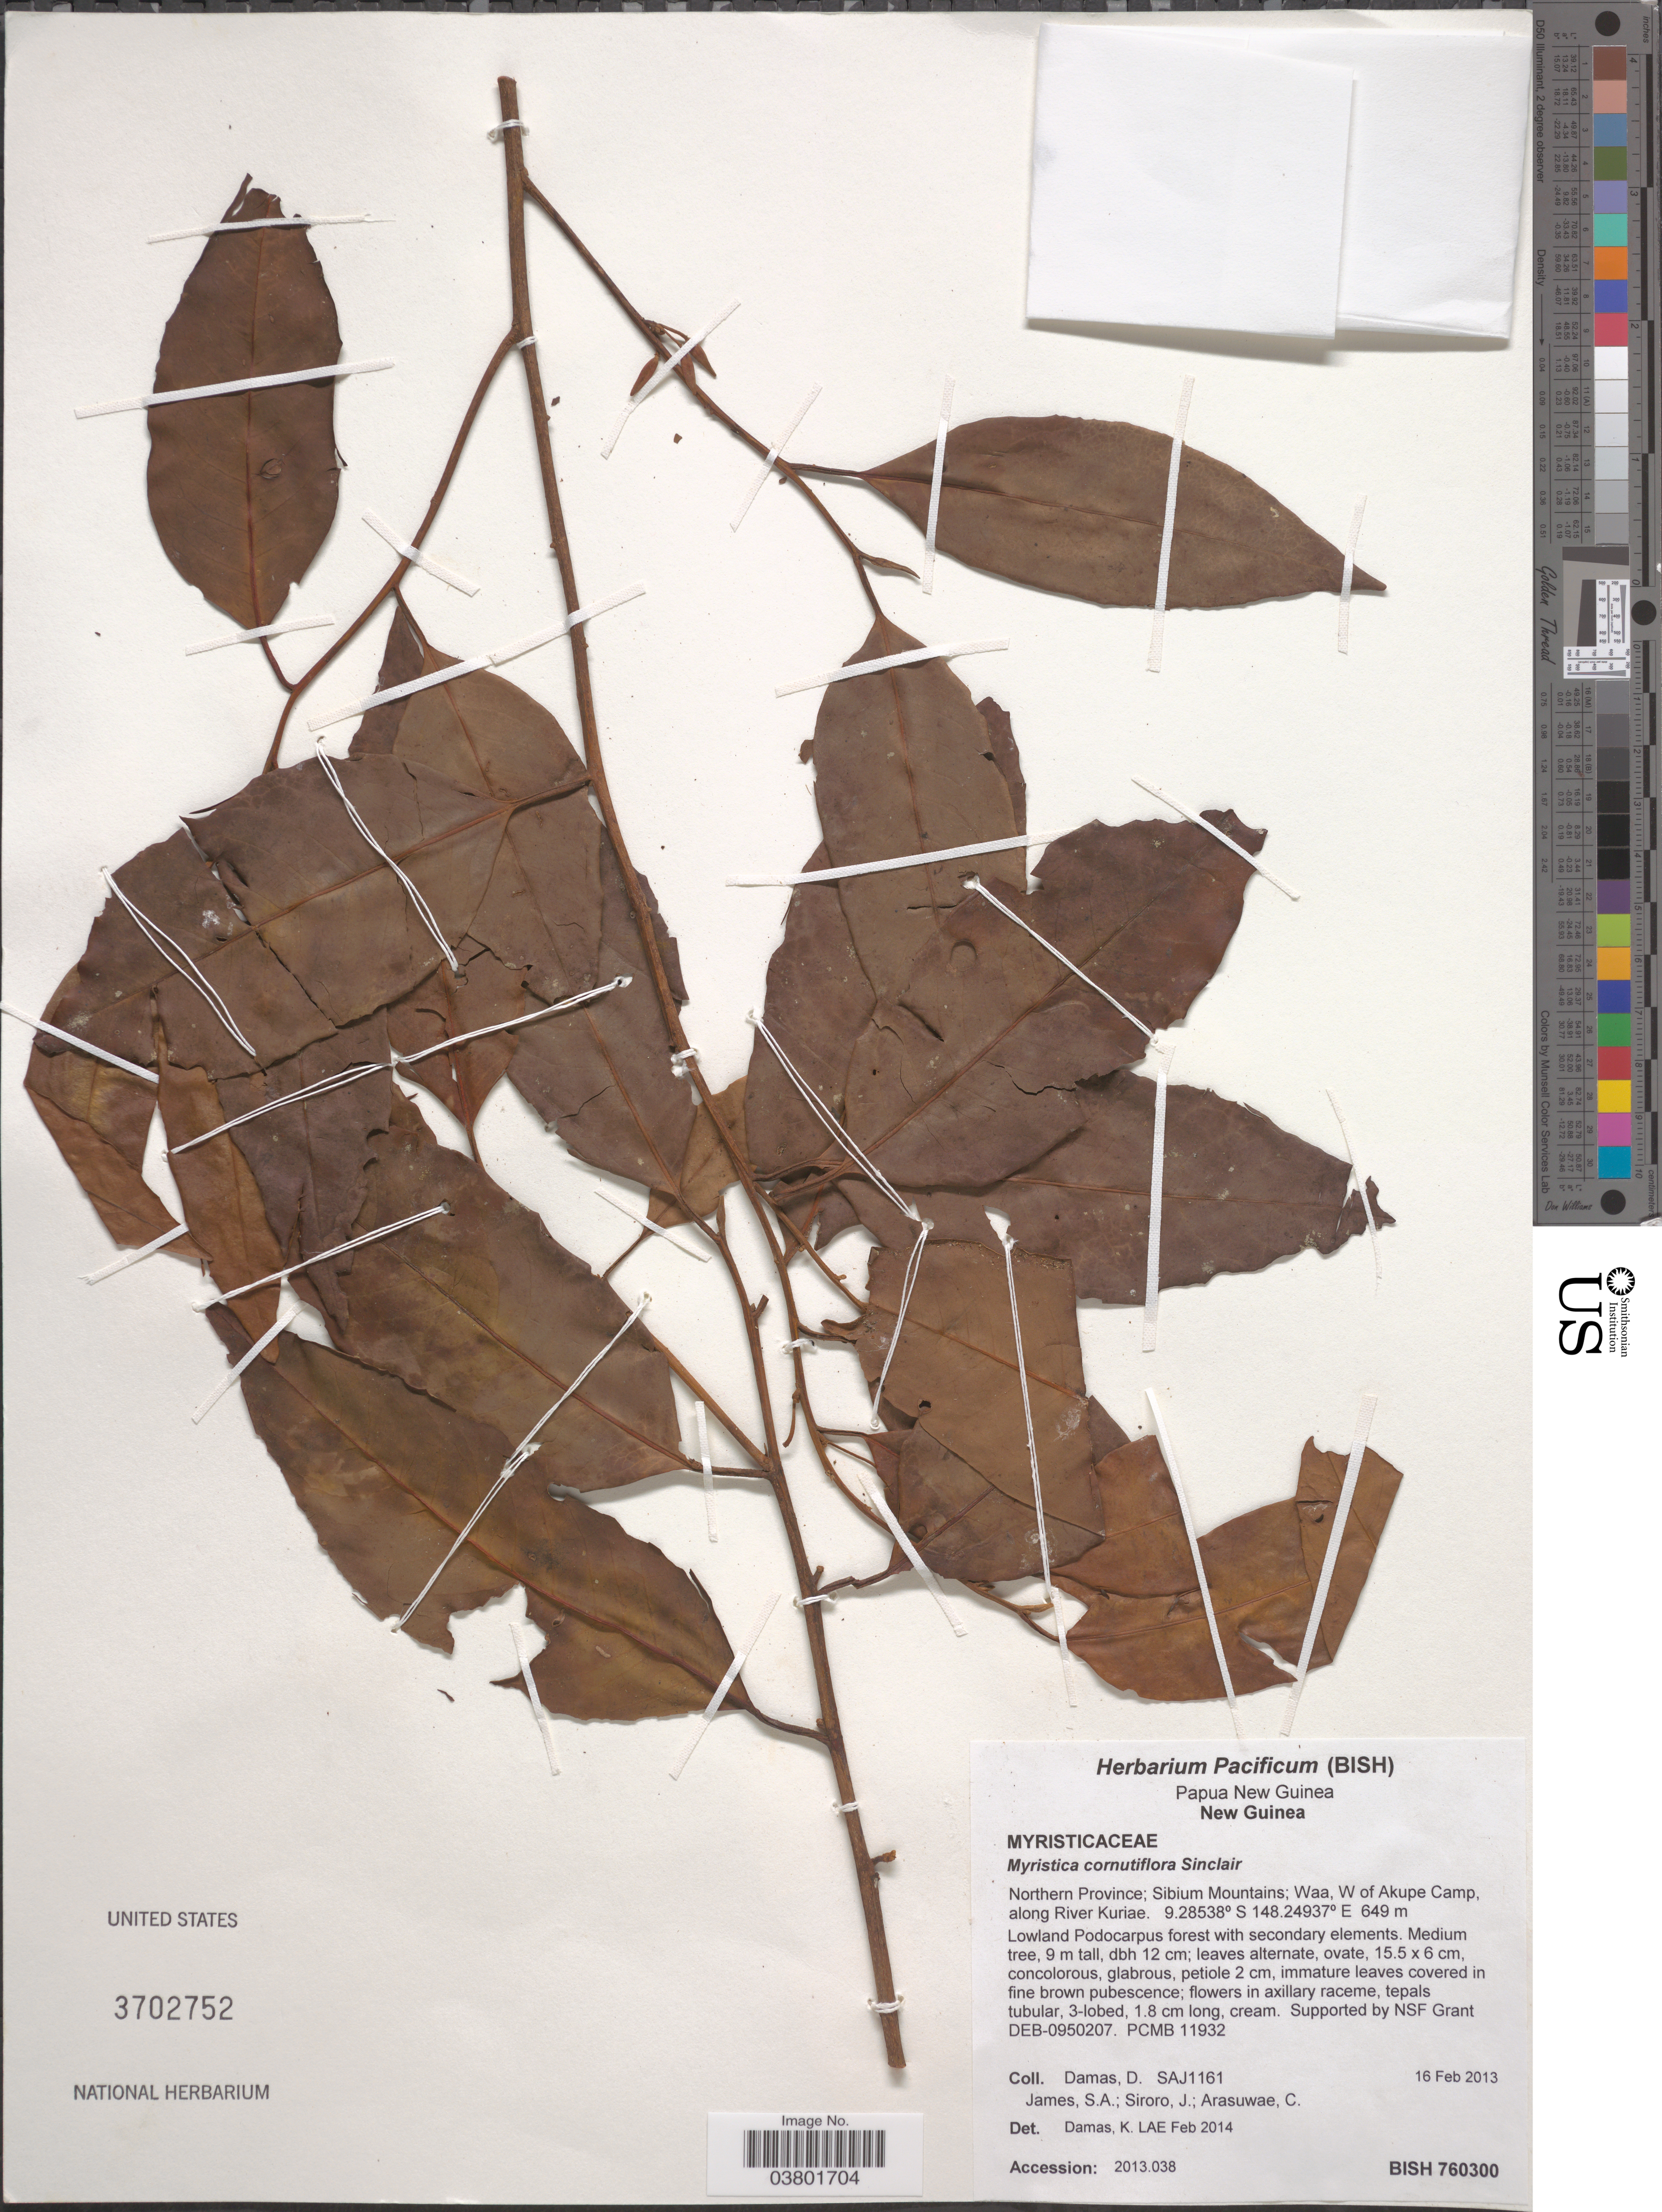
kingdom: Plantae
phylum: Tracheophyta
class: Magnoliopsida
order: Magnoliales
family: Myristicaceae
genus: Myristica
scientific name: Myristica cornutiflora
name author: J. Sinclair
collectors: D. Damas, S. James, J. Siroro & C. Arasuwae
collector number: SAJ1161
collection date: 2013-02-16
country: Papua New Guinea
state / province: Northern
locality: New Guinea. Sibium Mountains; Waa, W of Akupe Camp, along River Kuriae.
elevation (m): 649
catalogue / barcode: US 3702752